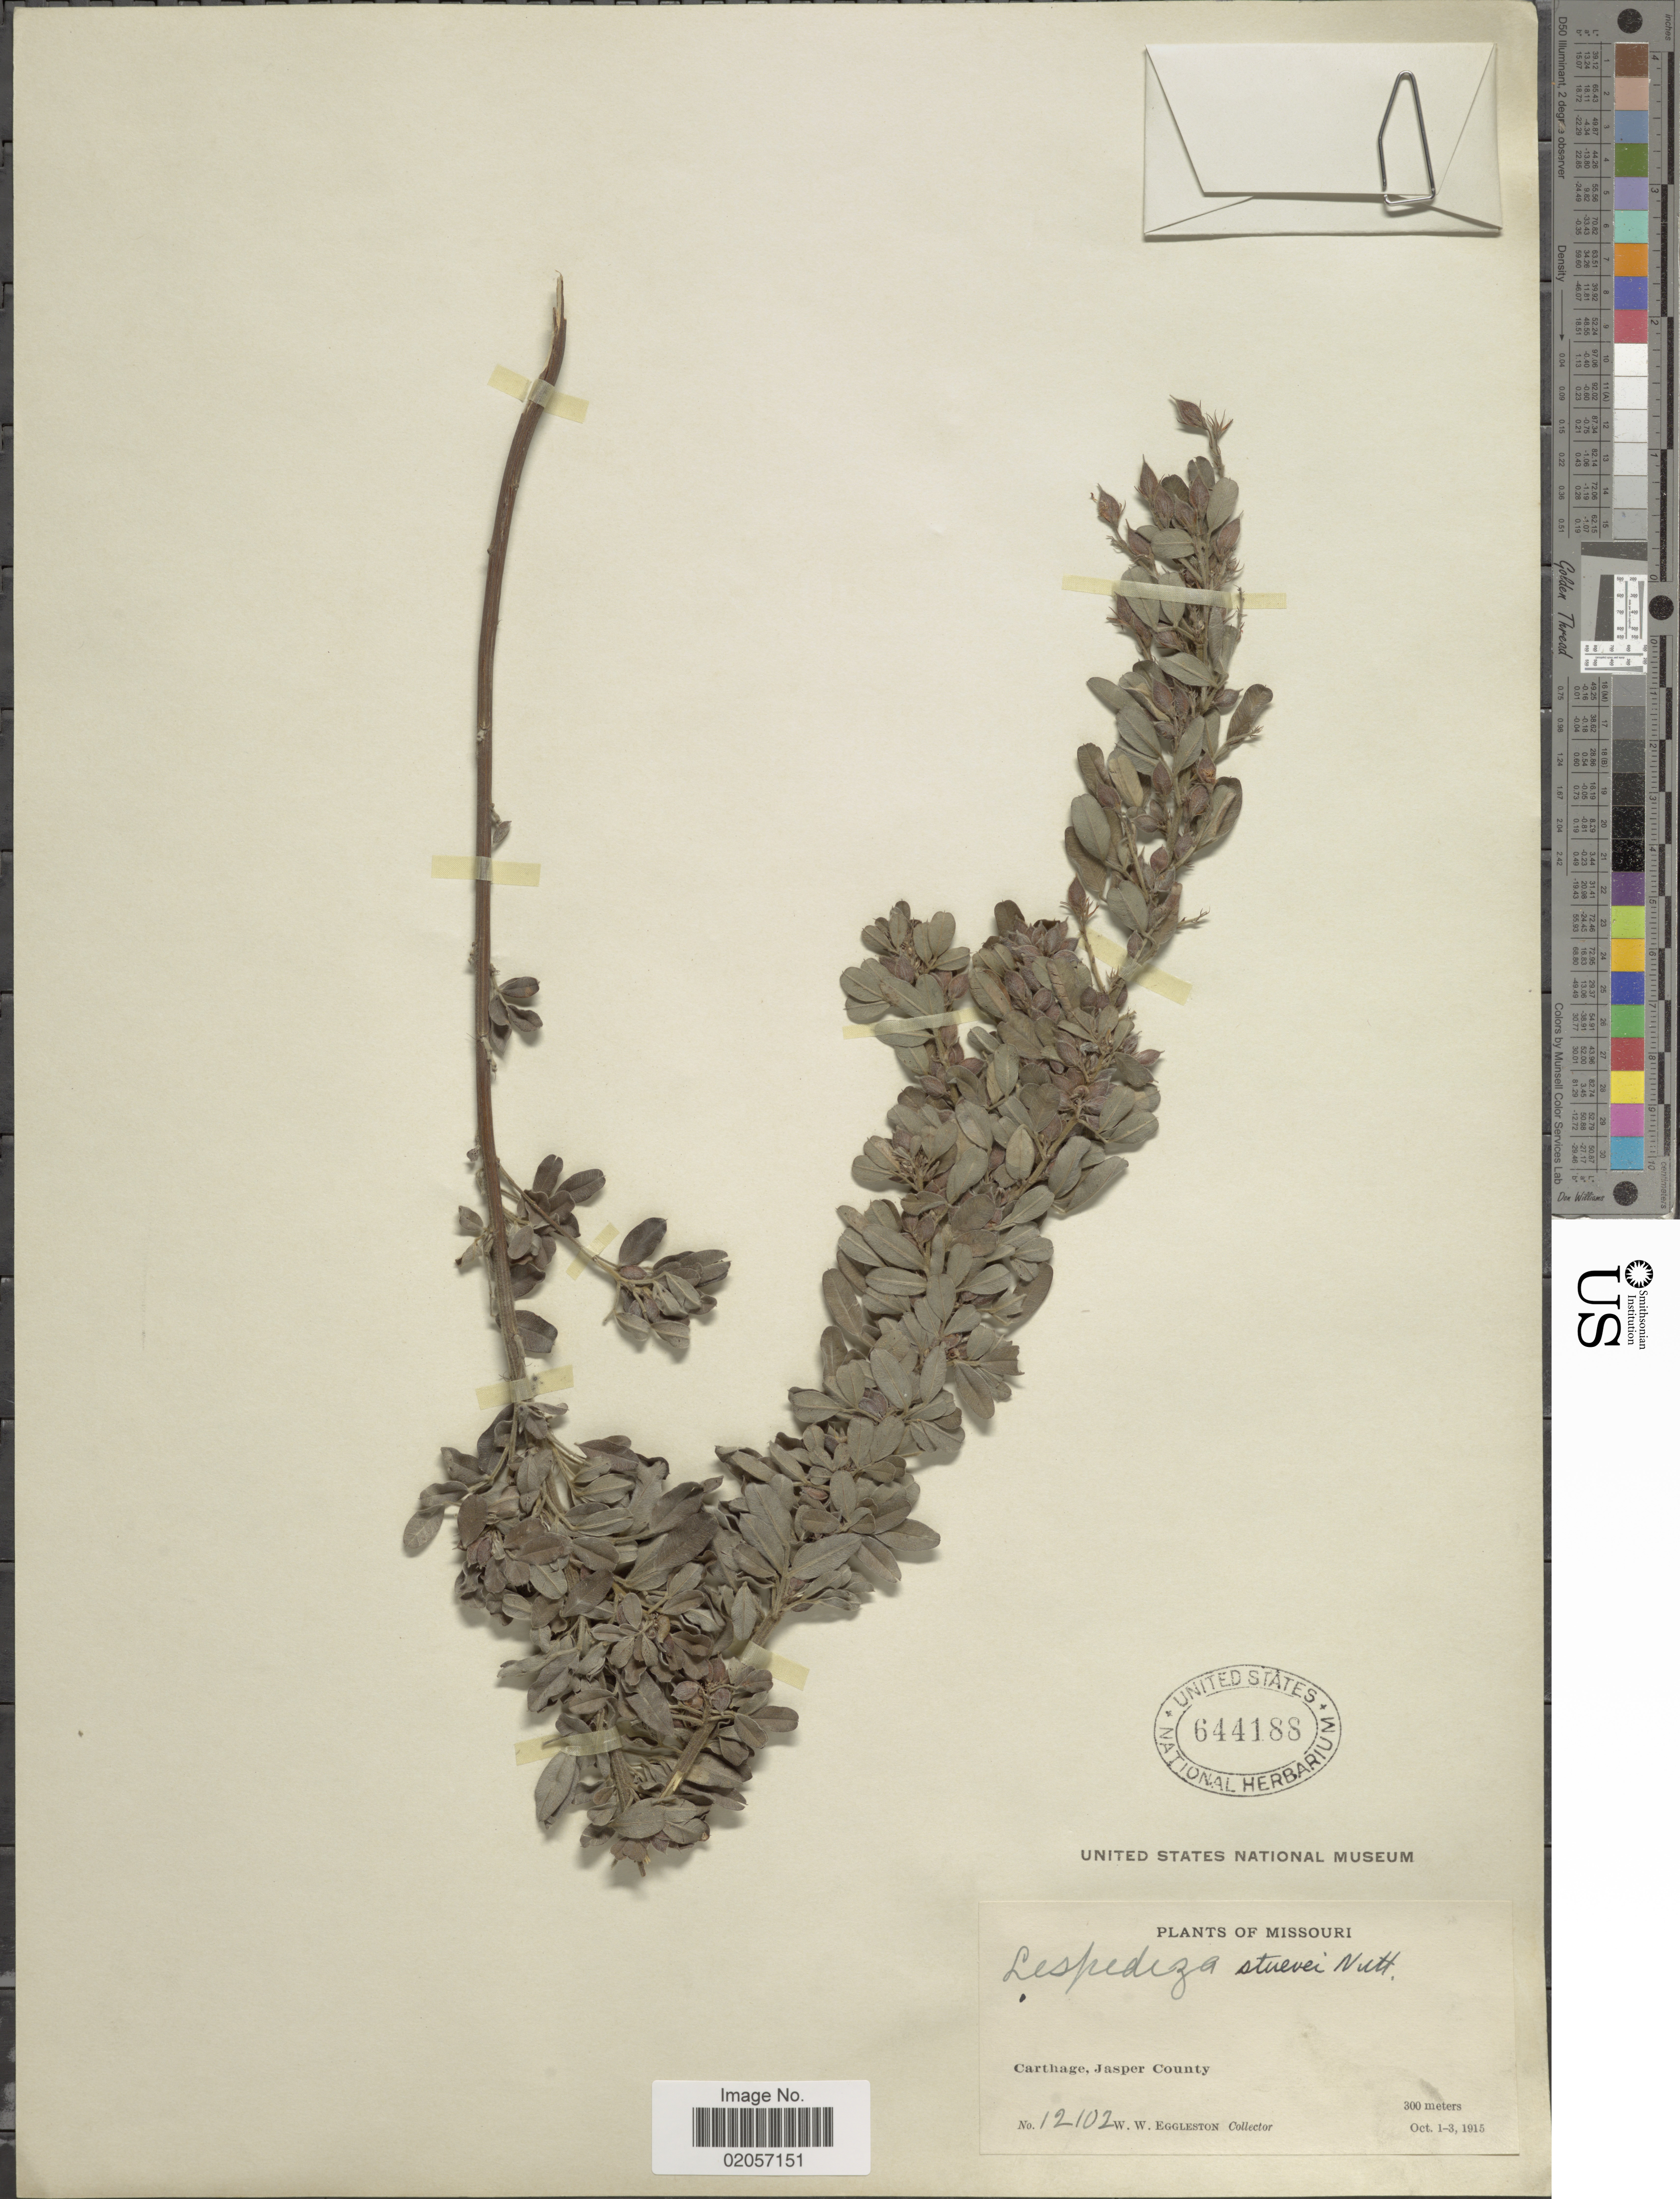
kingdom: Plantae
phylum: Tracheophyta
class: Magnoliopsida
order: Fabales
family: Fabaceae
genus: Lespedeza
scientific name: Lespedeza stuevei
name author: Nutt.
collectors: W. W. Eggleston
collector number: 12102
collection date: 1915-10-01/1915-10-03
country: United States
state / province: Missouri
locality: Carthage, Jasper County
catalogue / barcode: US 644188